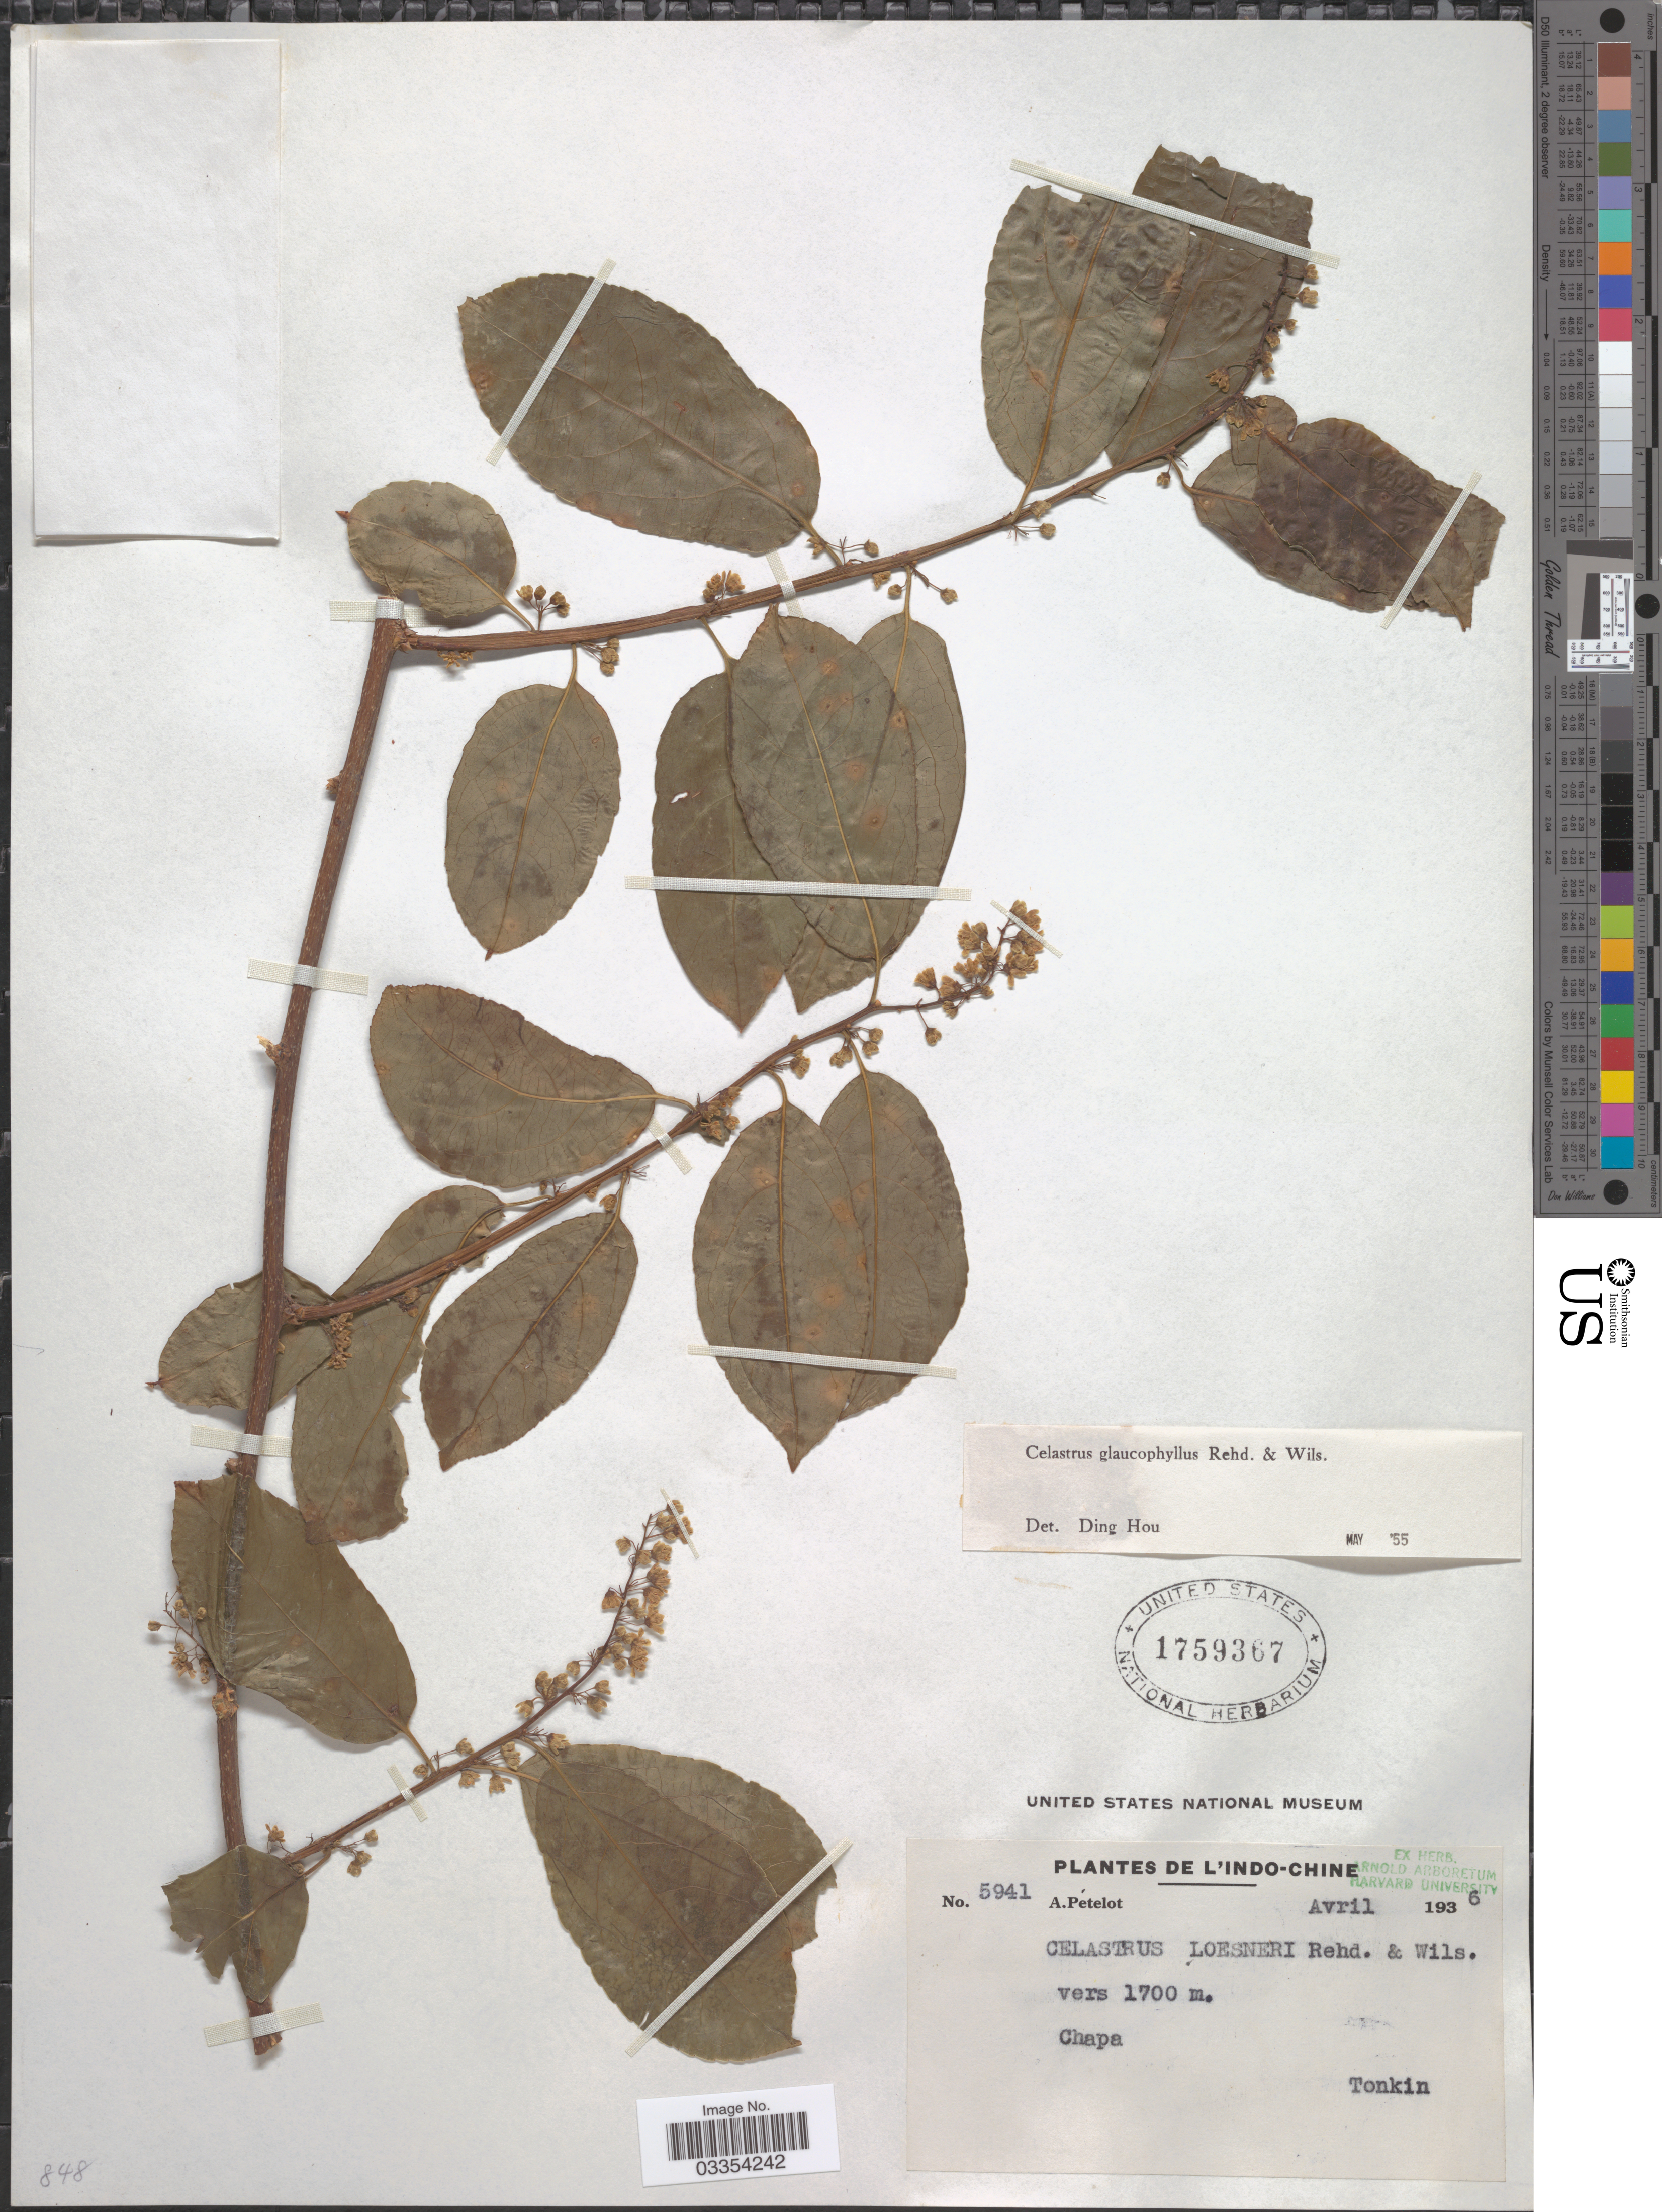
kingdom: Plantae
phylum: Tracheophyta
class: Magnoliopsida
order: Celastrales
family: Celastraceae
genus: Celastrus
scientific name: Celastrus glaucophyllus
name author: Rehder & E.H. Wilson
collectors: A. Petelot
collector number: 5941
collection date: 1936-04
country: Vietnam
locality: L'Indo-Chine. Chapa. Tonkin.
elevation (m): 1700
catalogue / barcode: US 1759367